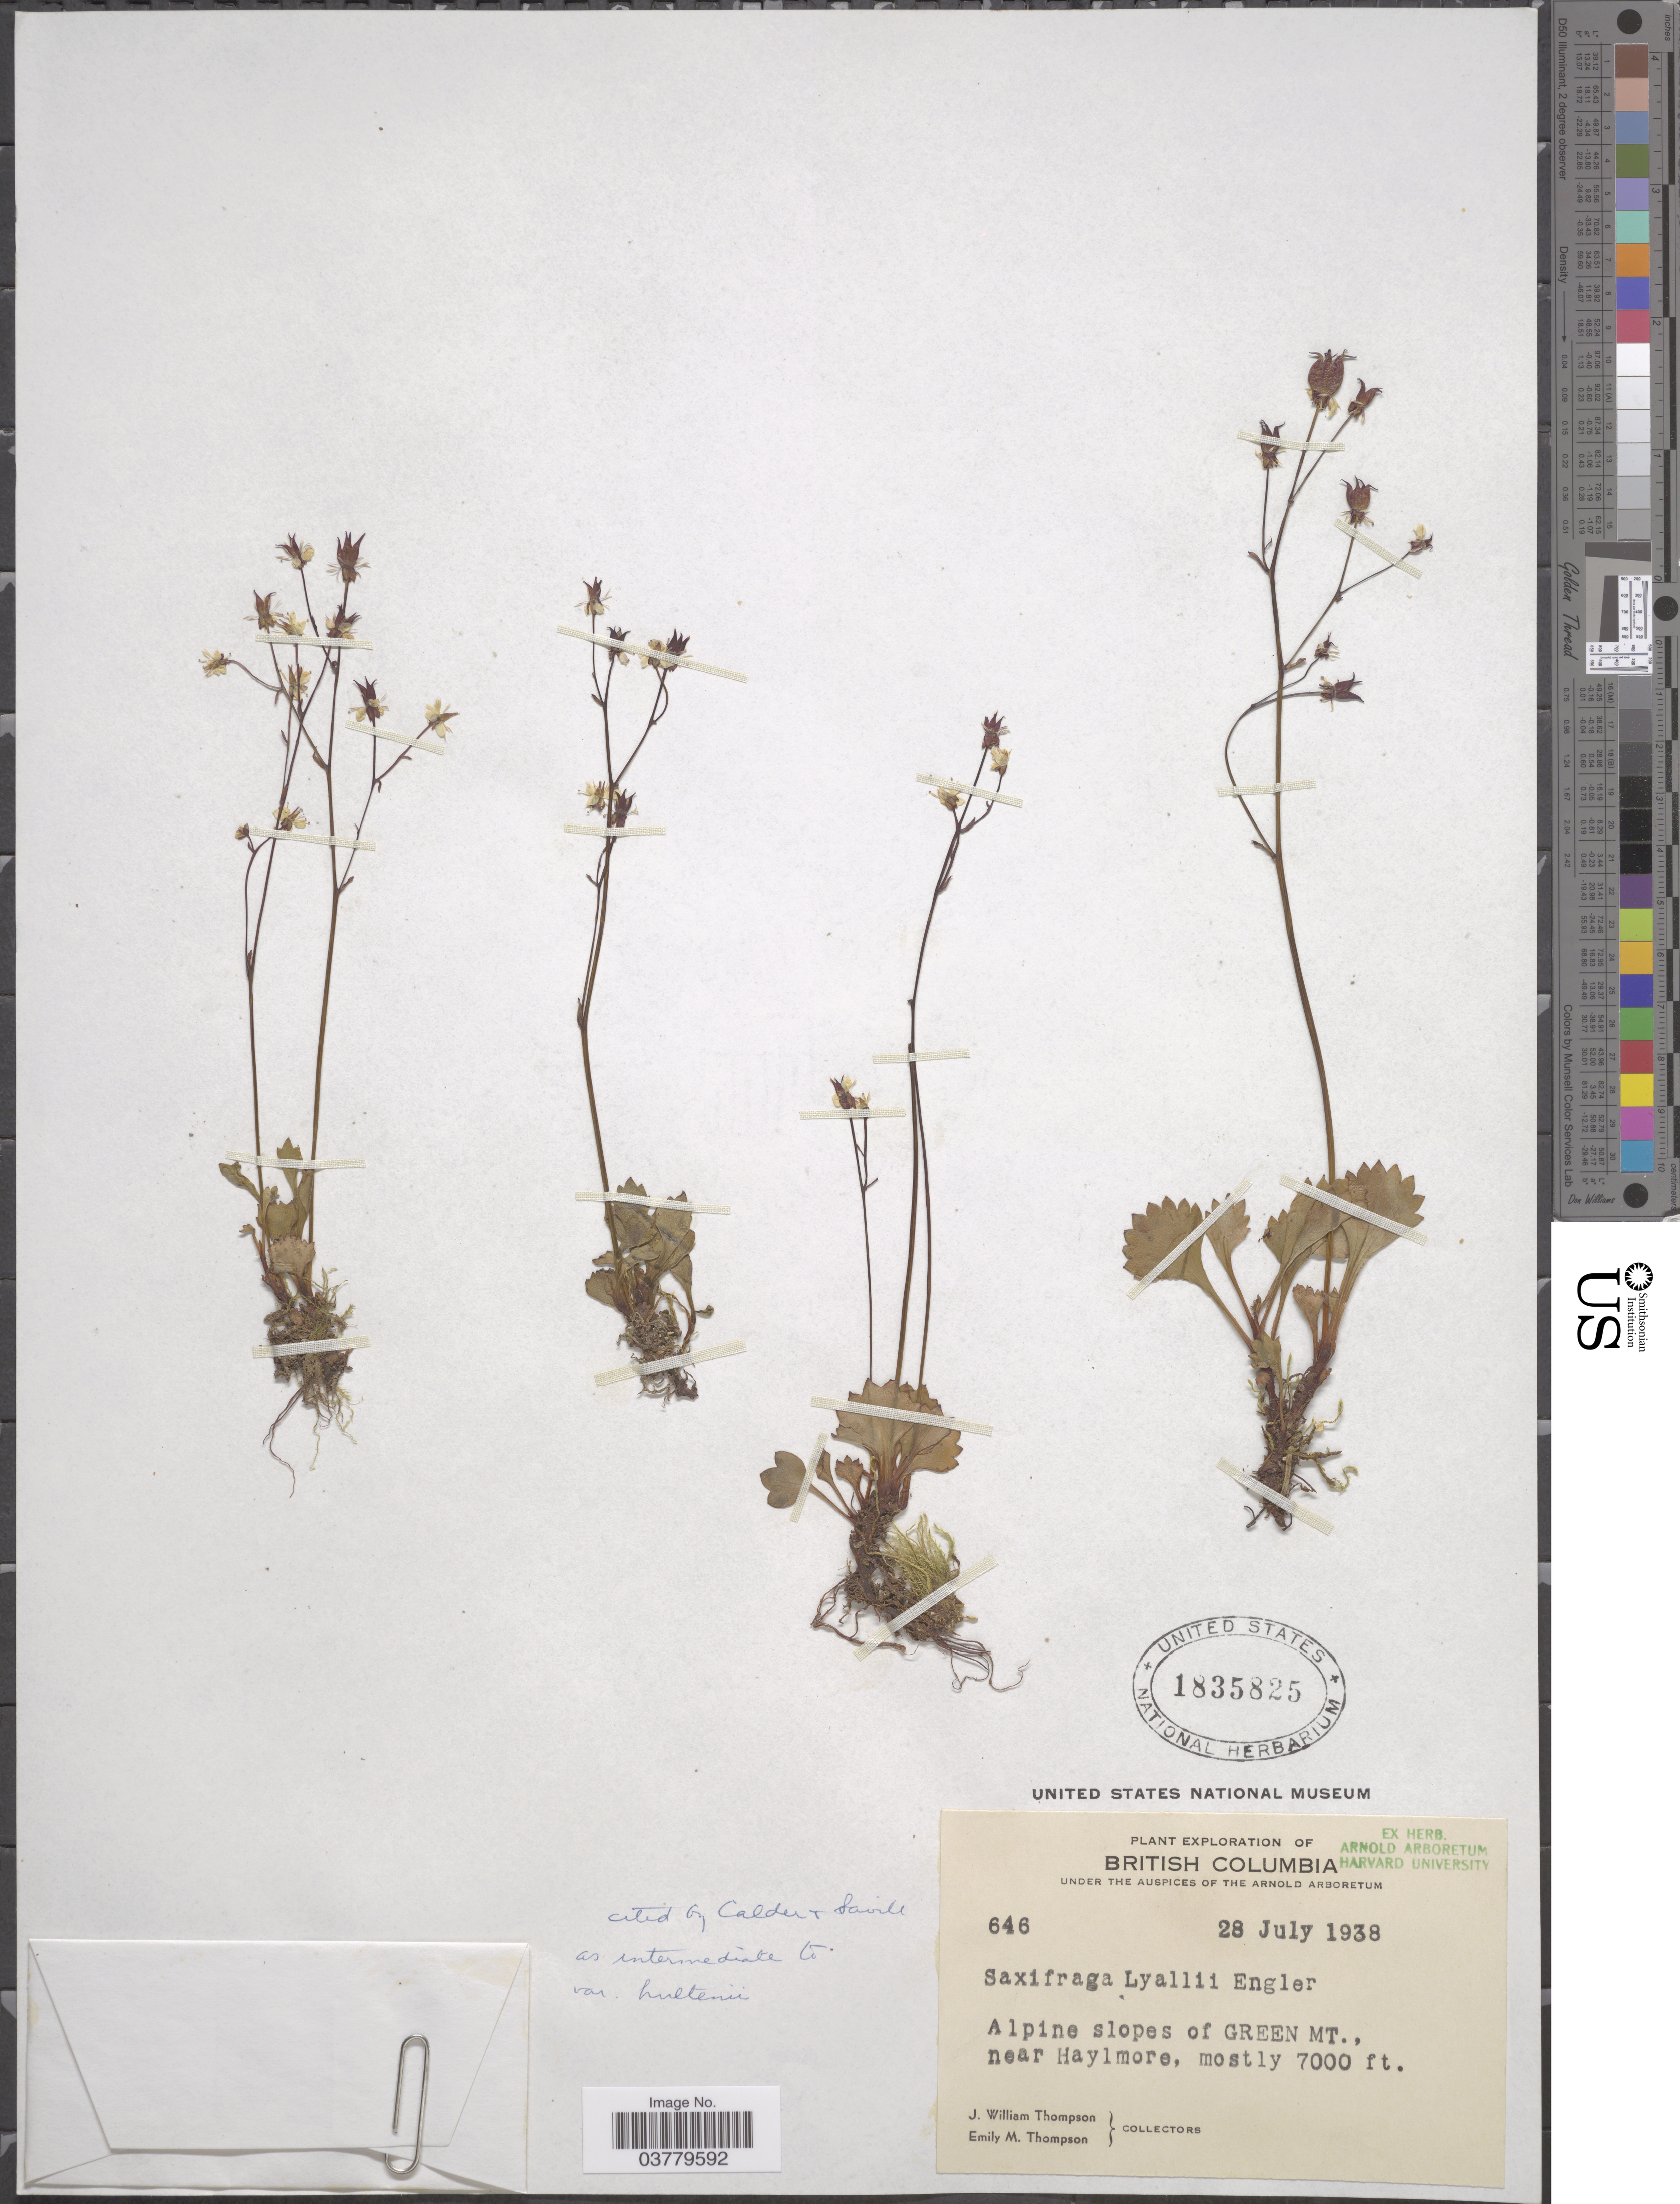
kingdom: Plantae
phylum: Tracheophyta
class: Magnoliopsida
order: Saxifragales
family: Saxifragaceae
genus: Micranthes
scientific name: Micranthes lyalii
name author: (Engl.) Small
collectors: J. W. Thompson & E. W. Thompson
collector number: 646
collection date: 1938-07-28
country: Canada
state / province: British Columbia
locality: Alpine slopes of Green Mt., near Haylmore.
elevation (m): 2134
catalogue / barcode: US 1835825